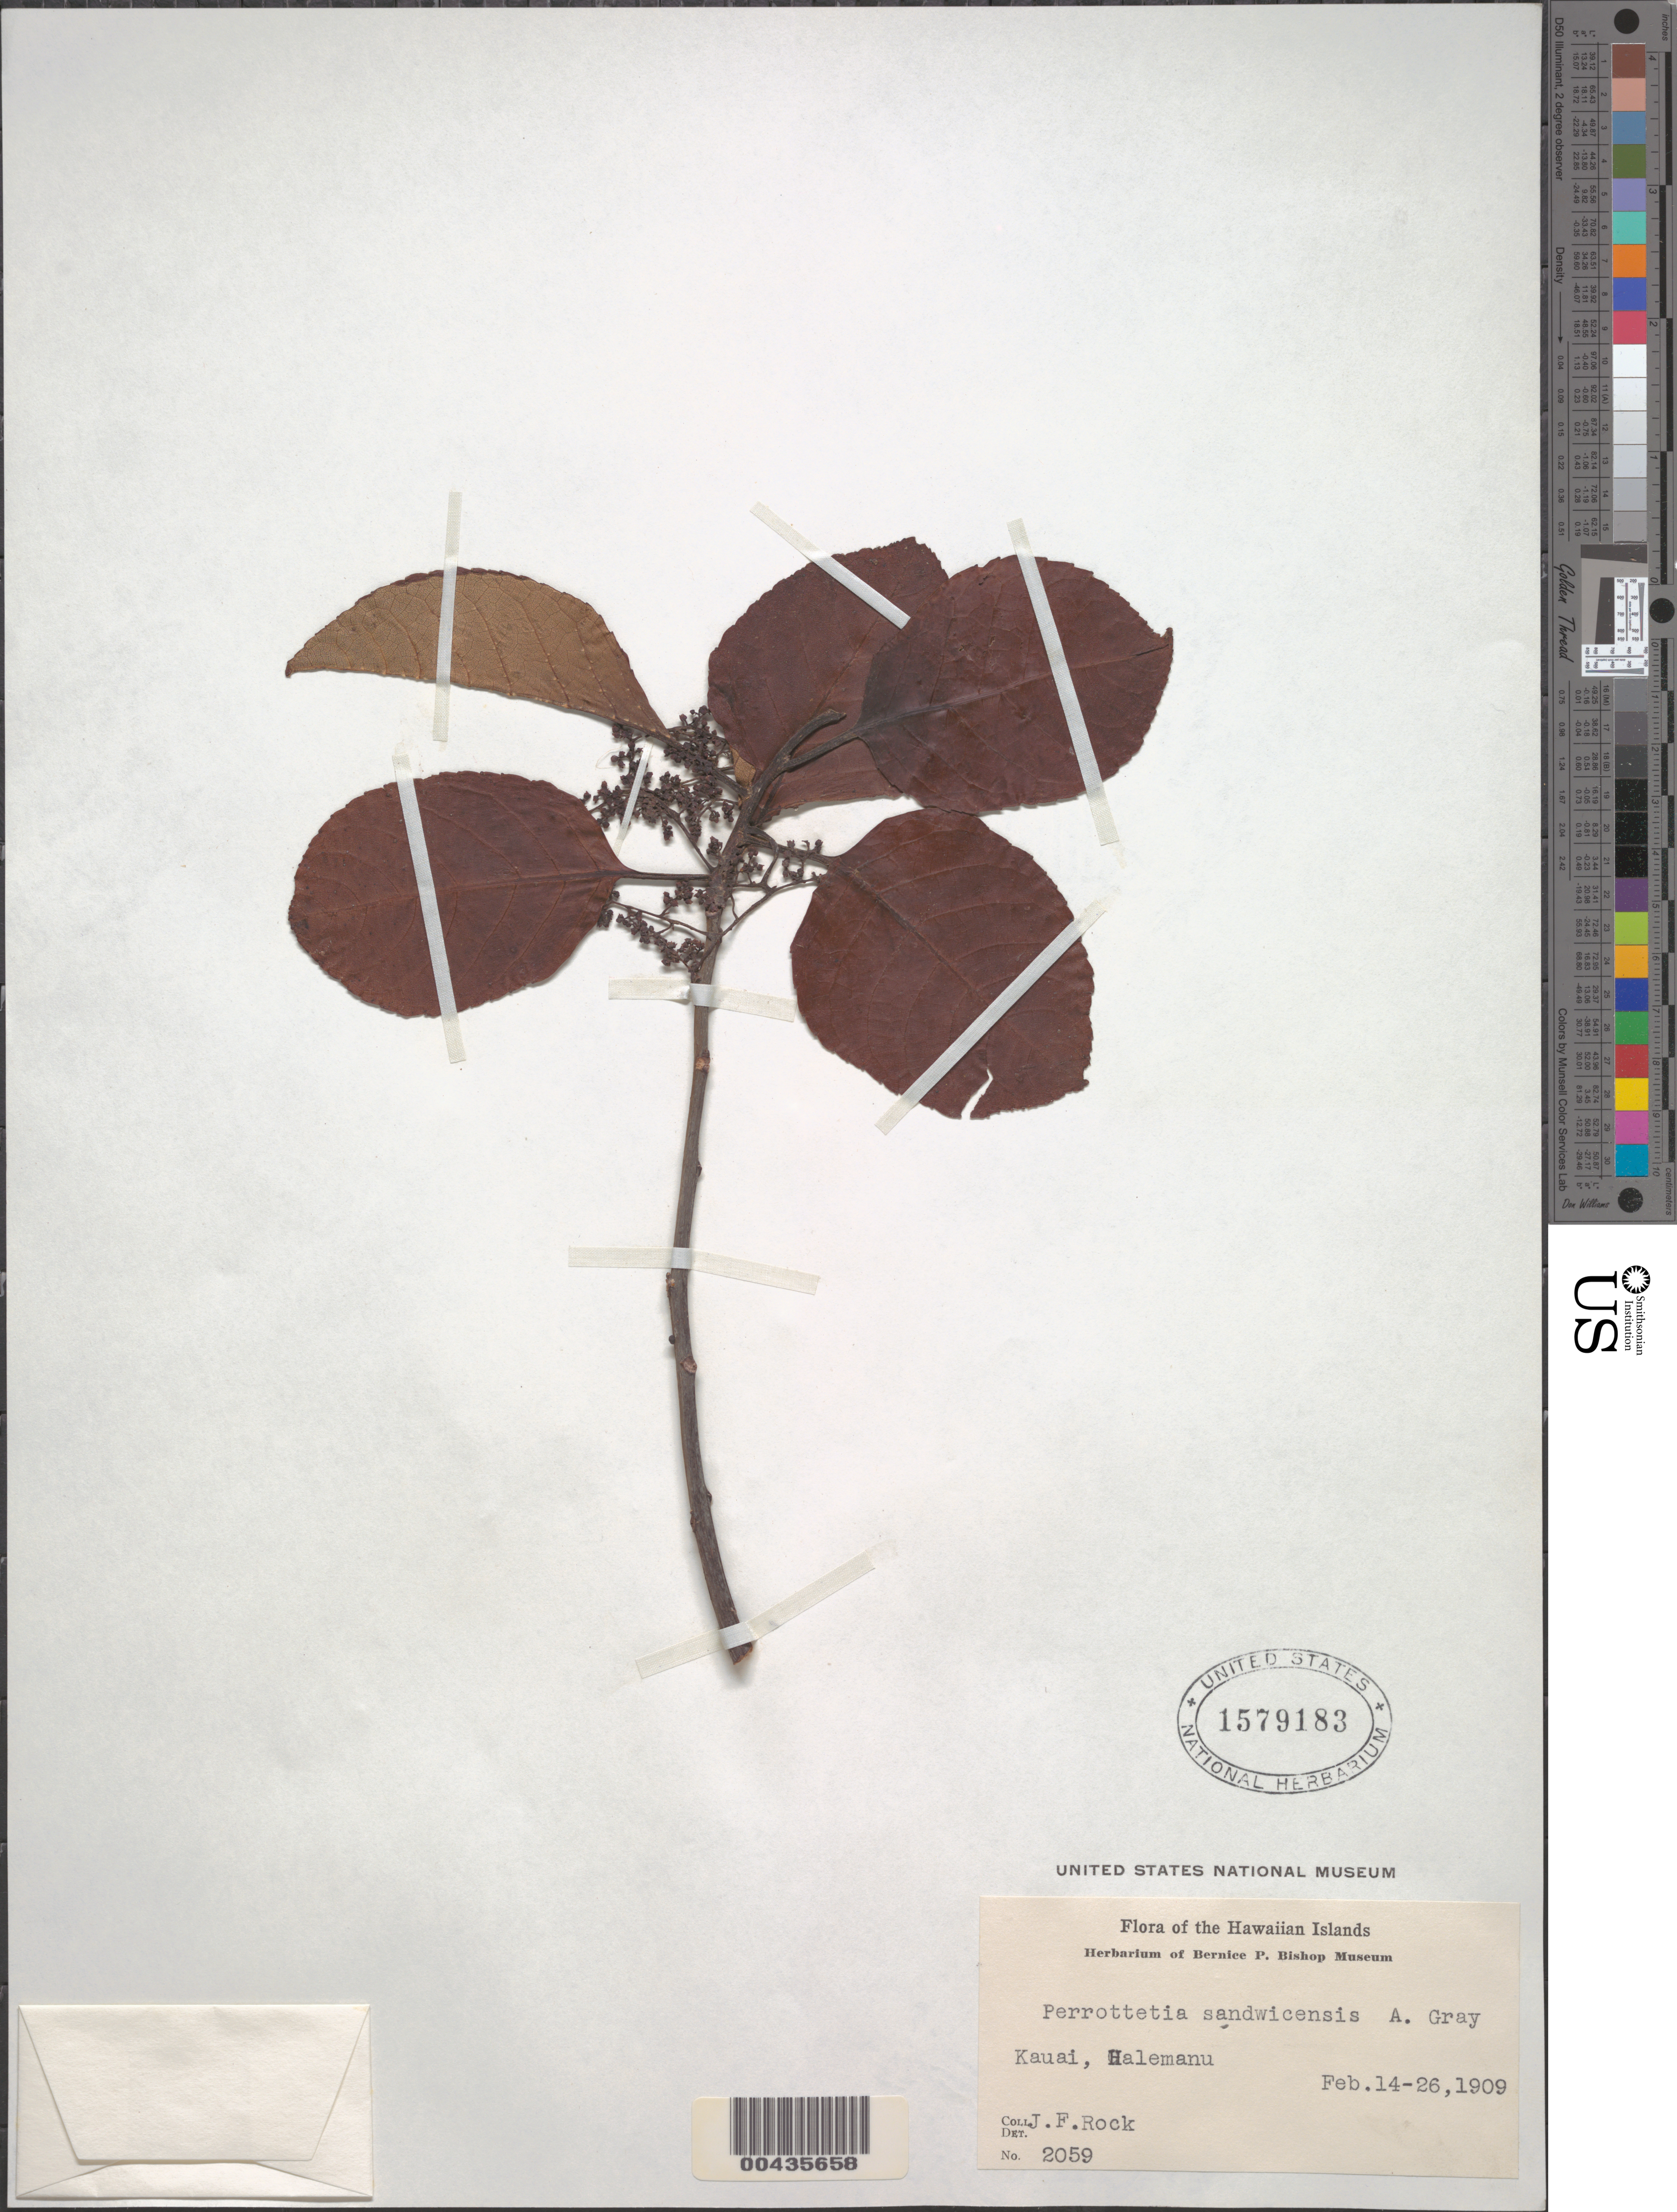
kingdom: Plantae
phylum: Tracheophyta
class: Magnoliopsida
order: Huerteales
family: Dipentodontaceae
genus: Perrottetia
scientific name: Perrottetia sandwicensis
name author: A. Gray in Wilkes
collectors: J. F. Rock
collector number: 2059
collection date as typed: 14 Feb 1909 to 26 Feb 1909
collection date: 1909-02-14/1909-02-26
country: United States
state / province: Hawaii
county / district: Kauai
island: Kaua'i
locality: Halemanu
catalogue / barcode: US 1579183